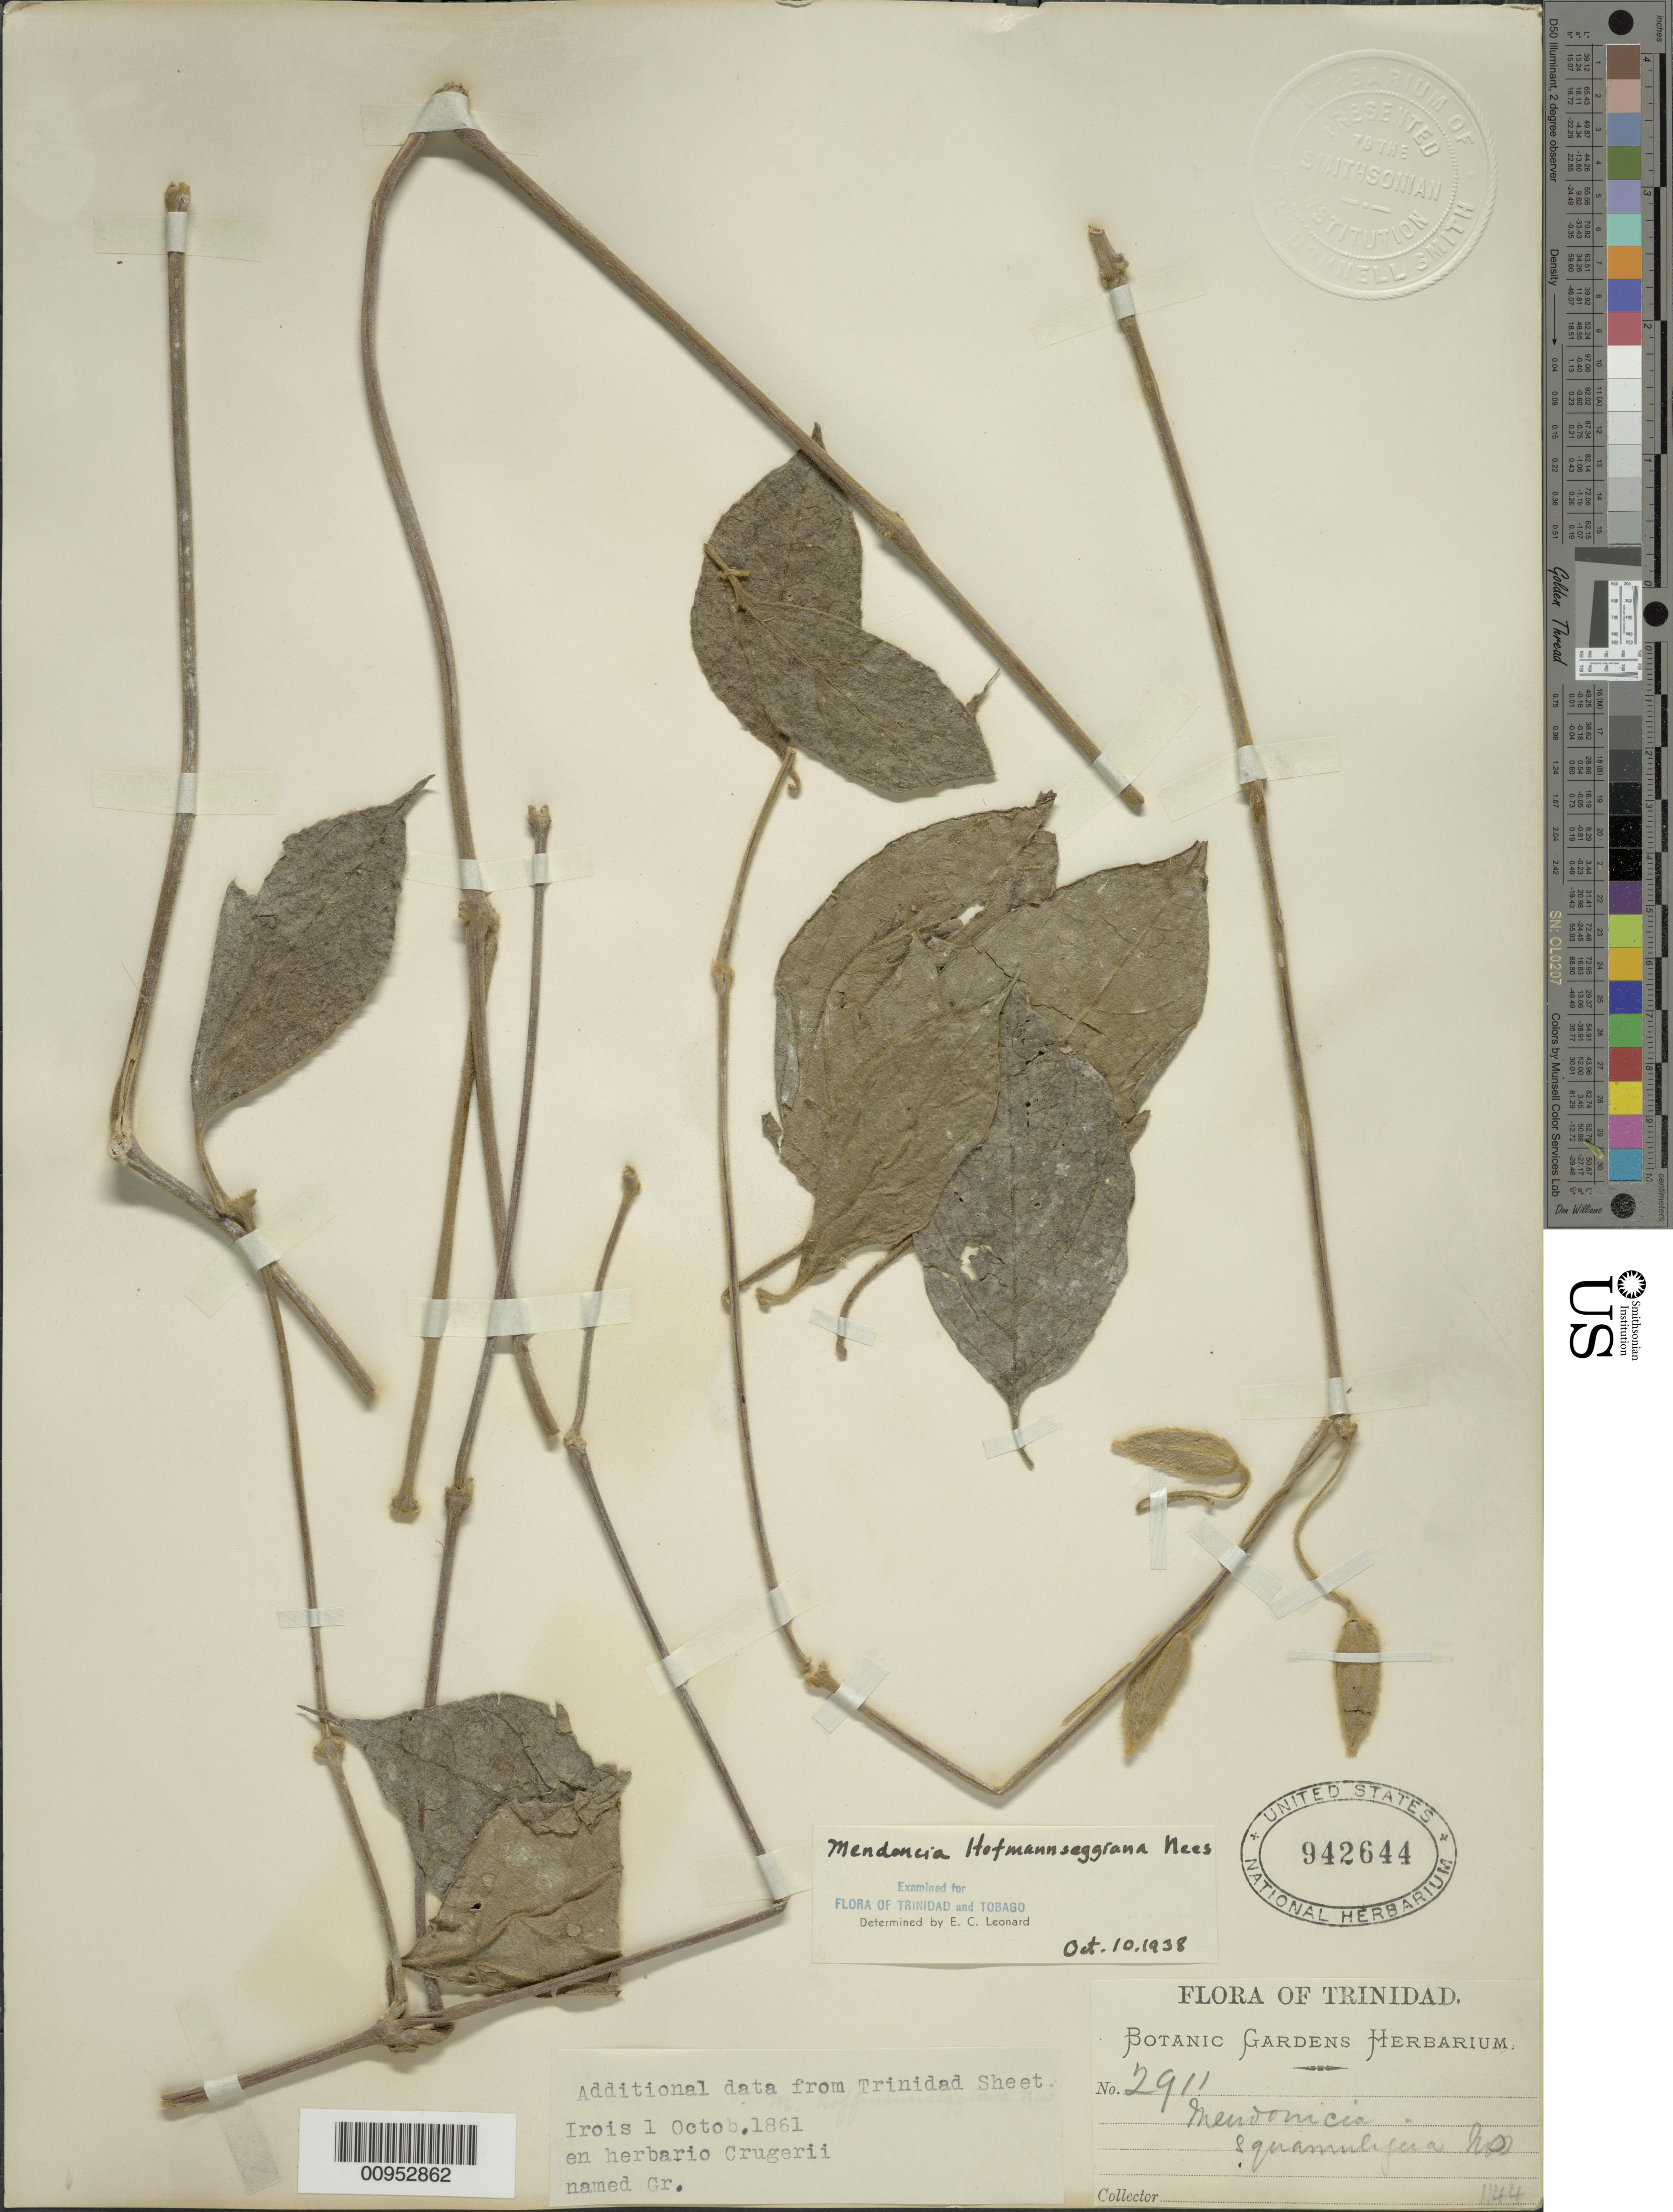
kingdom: Plantae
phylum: Tracheophyta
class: Magnoliopsida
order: Lamiales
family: Acanthaceae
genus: Mendoncia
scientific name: Mendoncia hoffmannseggiana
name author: Nees in DC.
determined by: Leonard, Emery C., (US)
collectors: H. Crüger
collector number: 2911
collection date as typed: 01 Oct 1861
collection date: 1861-10-01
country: Trinidad and Tobago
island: Trinidad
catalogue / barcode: US 942644